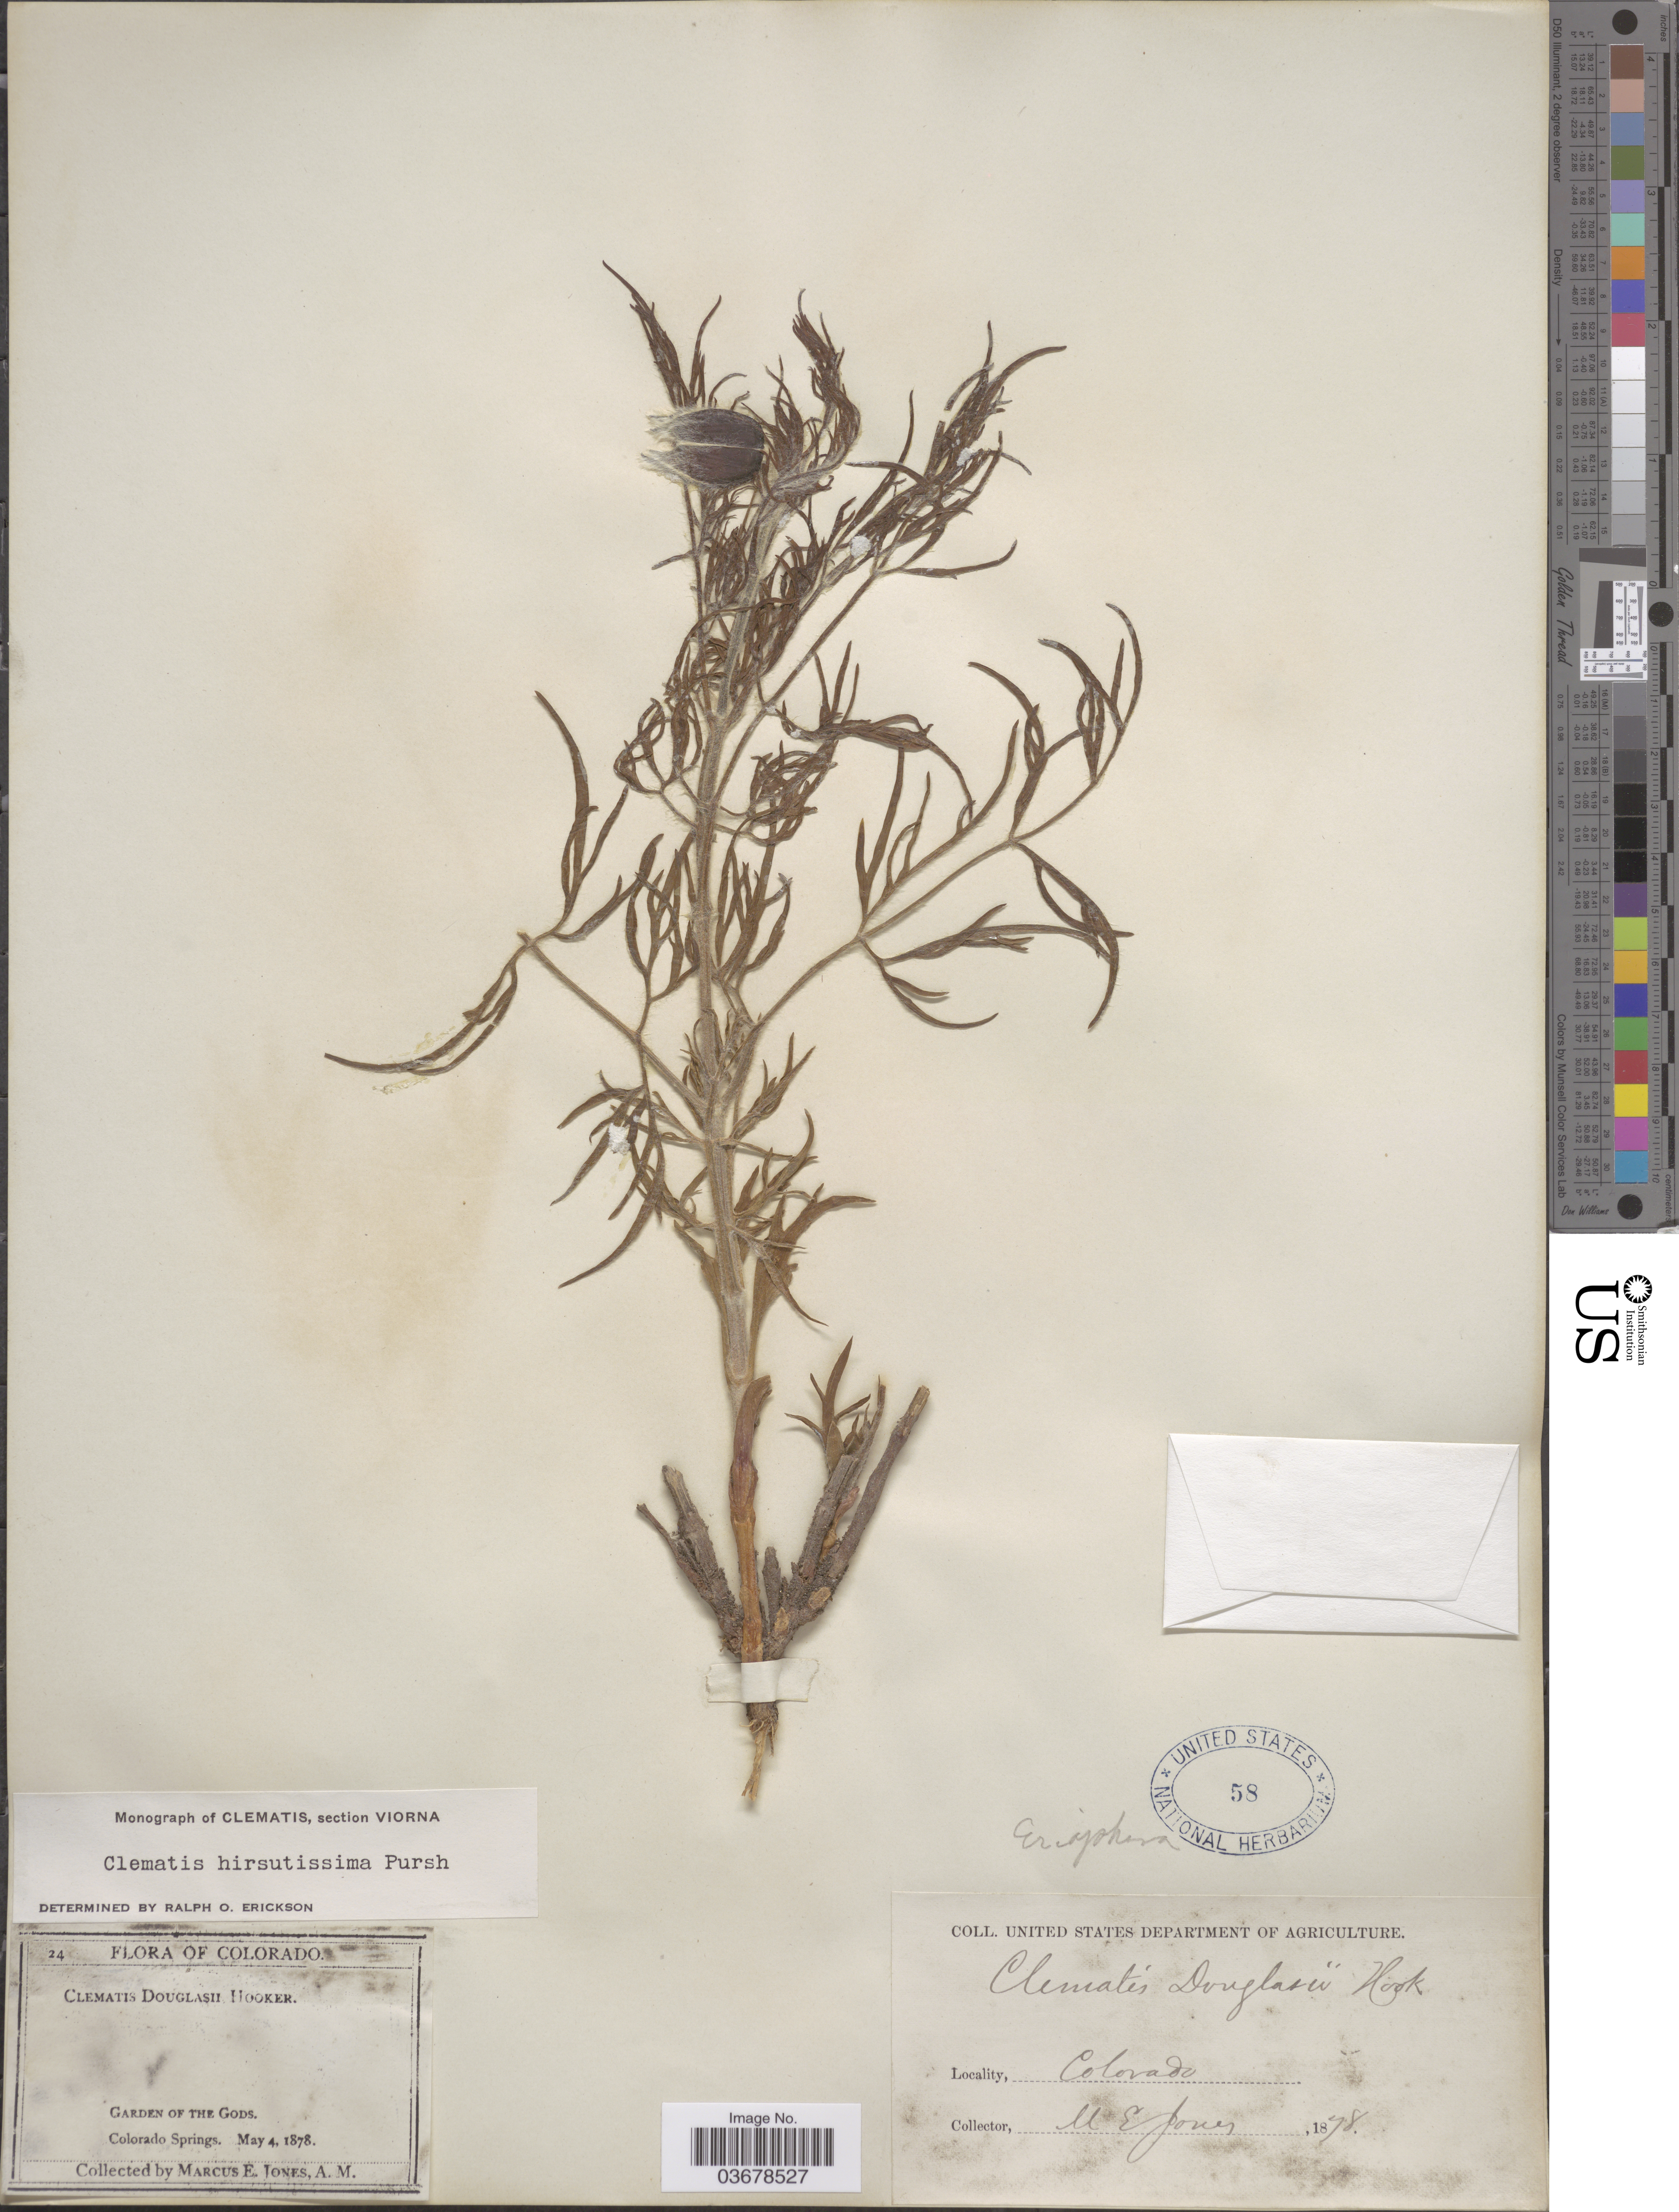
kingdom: Plantae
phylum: Tracheophyta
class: Magnoliopsida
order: Ranunculales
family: Ranunculaceae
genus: Clematis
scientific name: Clematis viorna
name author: L.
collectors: M. E. Jones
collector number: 24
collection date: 1878-05-04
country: United States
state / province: Colorado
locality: Garden of the Gods. Colorado Springs.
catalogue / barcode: US 58